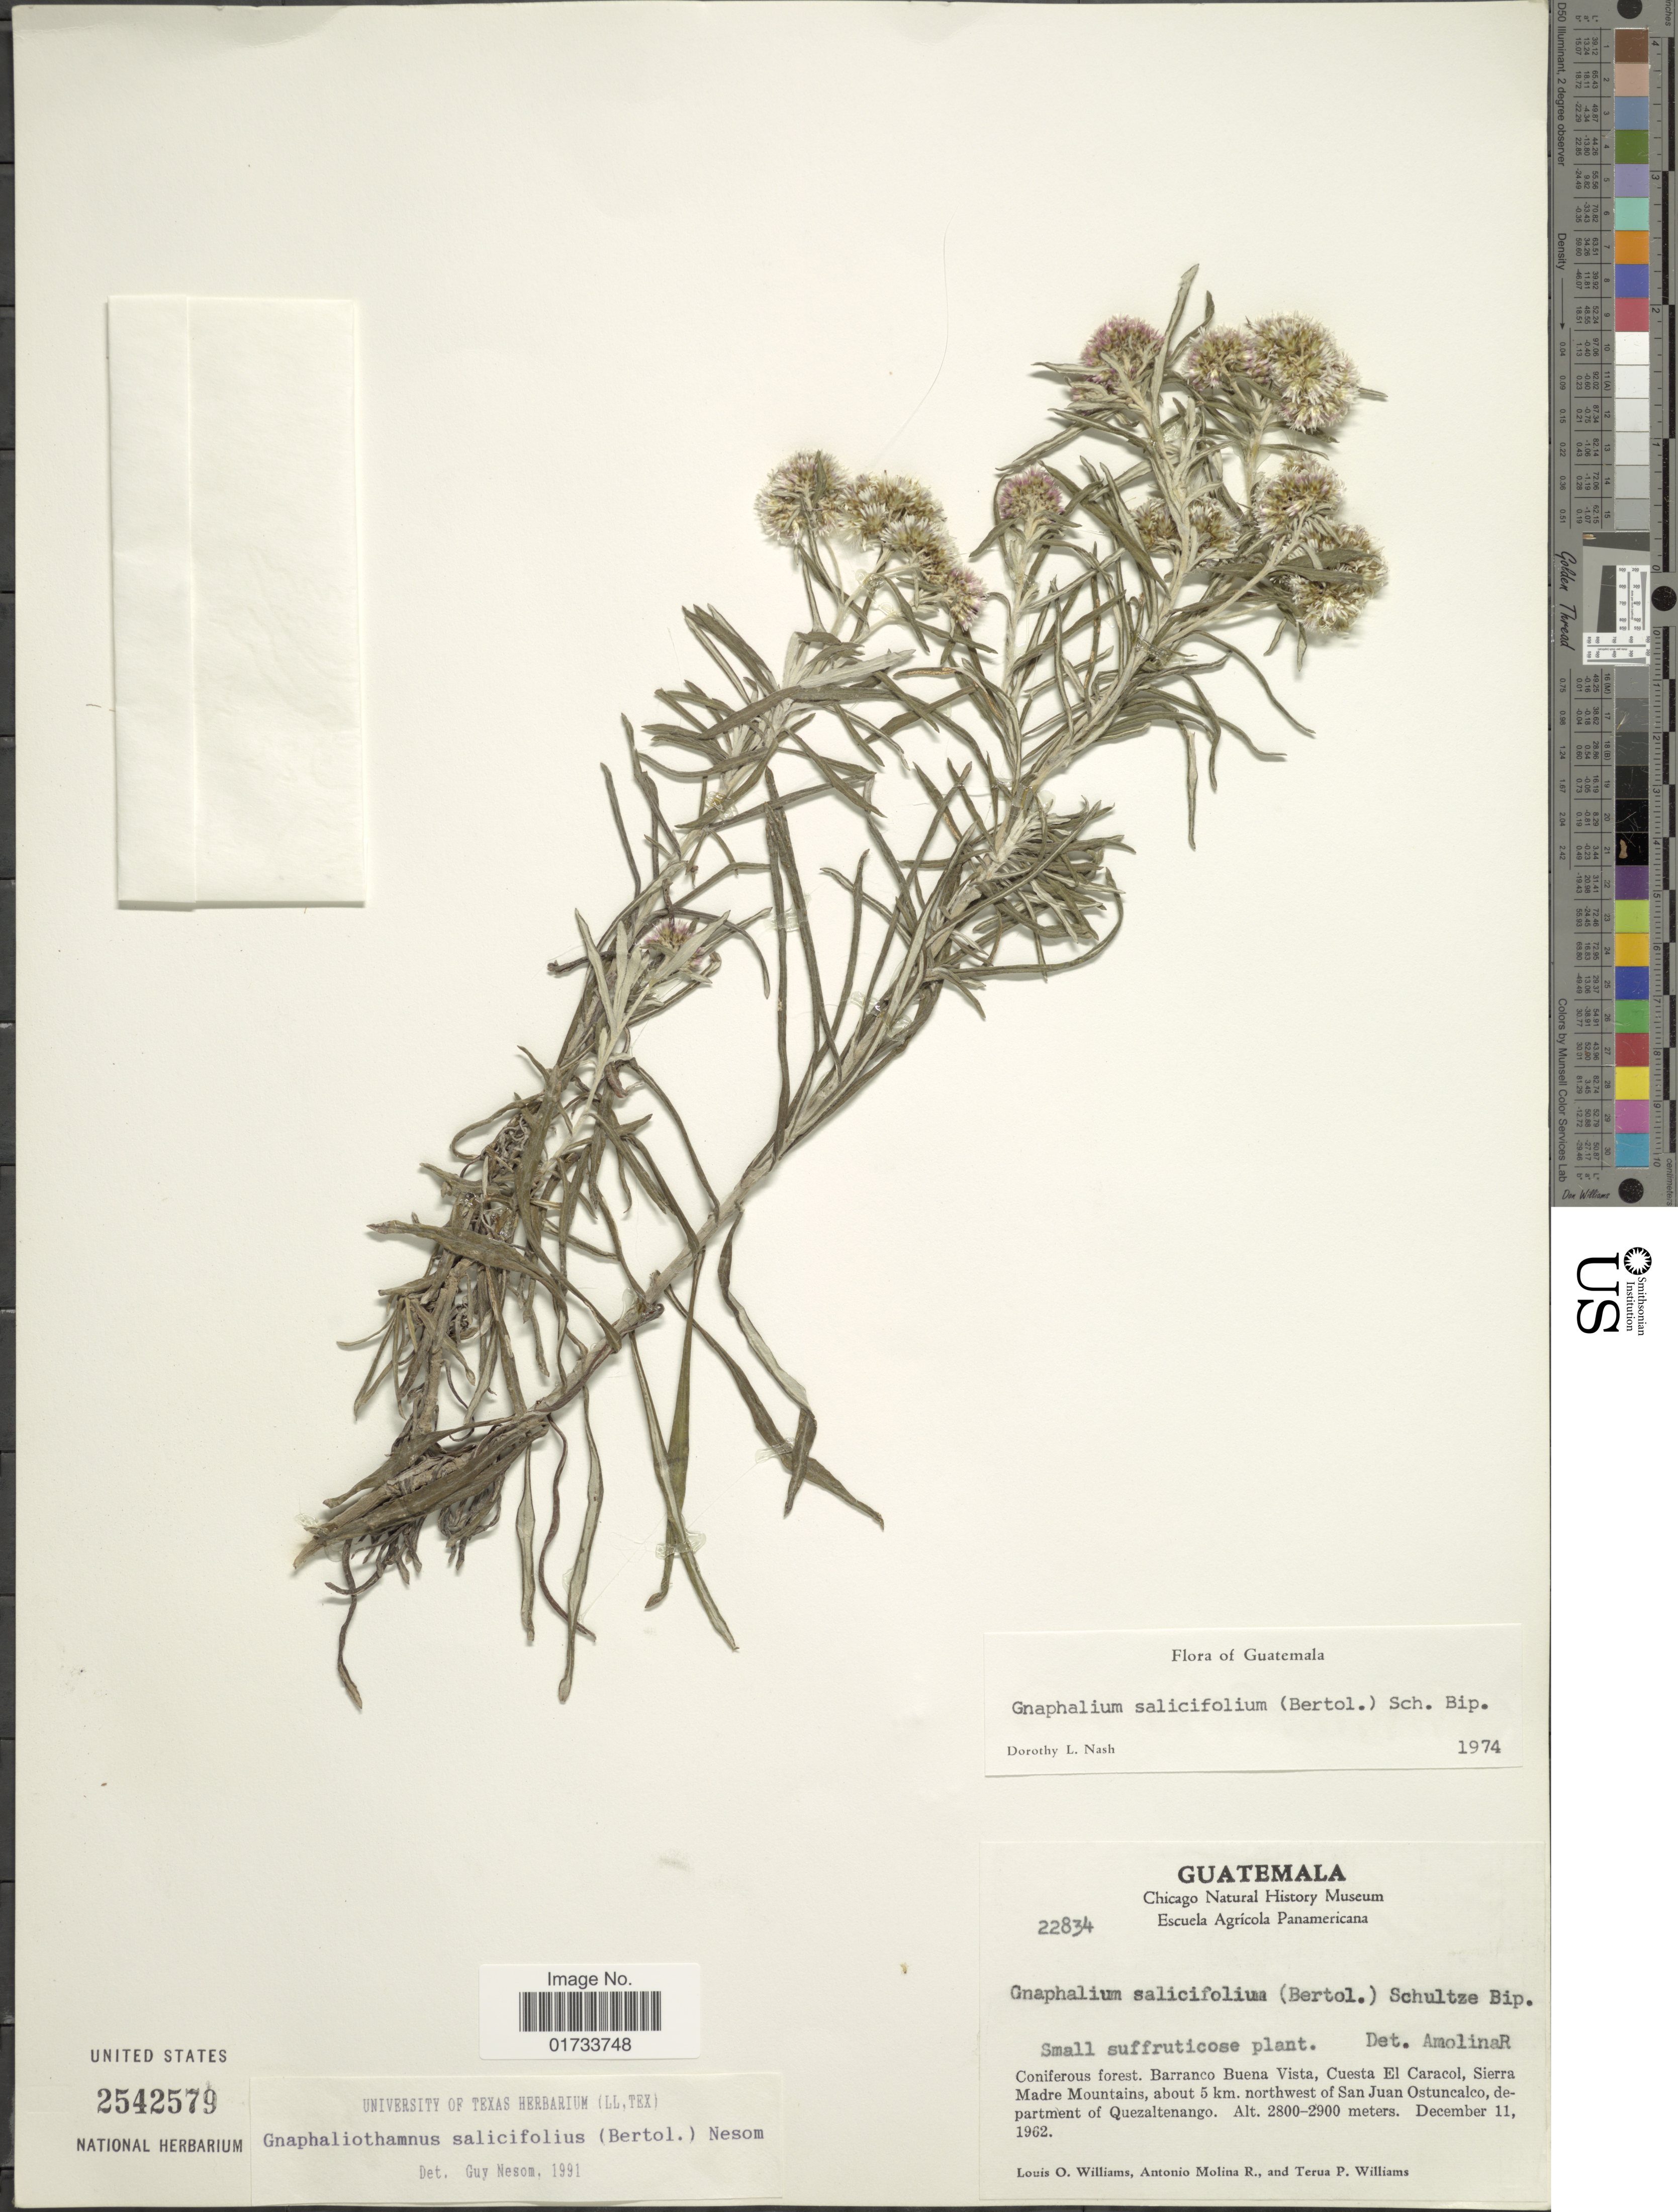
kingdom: Plantae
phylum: Tracheophyta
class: Magnoliopsida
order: Asterales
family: Asteraceae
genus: Chionolaena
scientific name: Chionolaena salicifolia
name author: (Bertol.) G.L. Nesom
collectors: L. O. Williams, A. Molina R. & T. P. Williams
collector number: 22834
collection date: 1962-12-11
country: Guatemala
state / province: Quetzaltenango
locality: Coniferous forest, Barranco Buena Vista, Cuesta El Caracol, Sierra Madre Mountains, about 5 km. northwest of San Juan Ostuncalco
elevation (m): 2800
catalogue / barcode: US 2542579